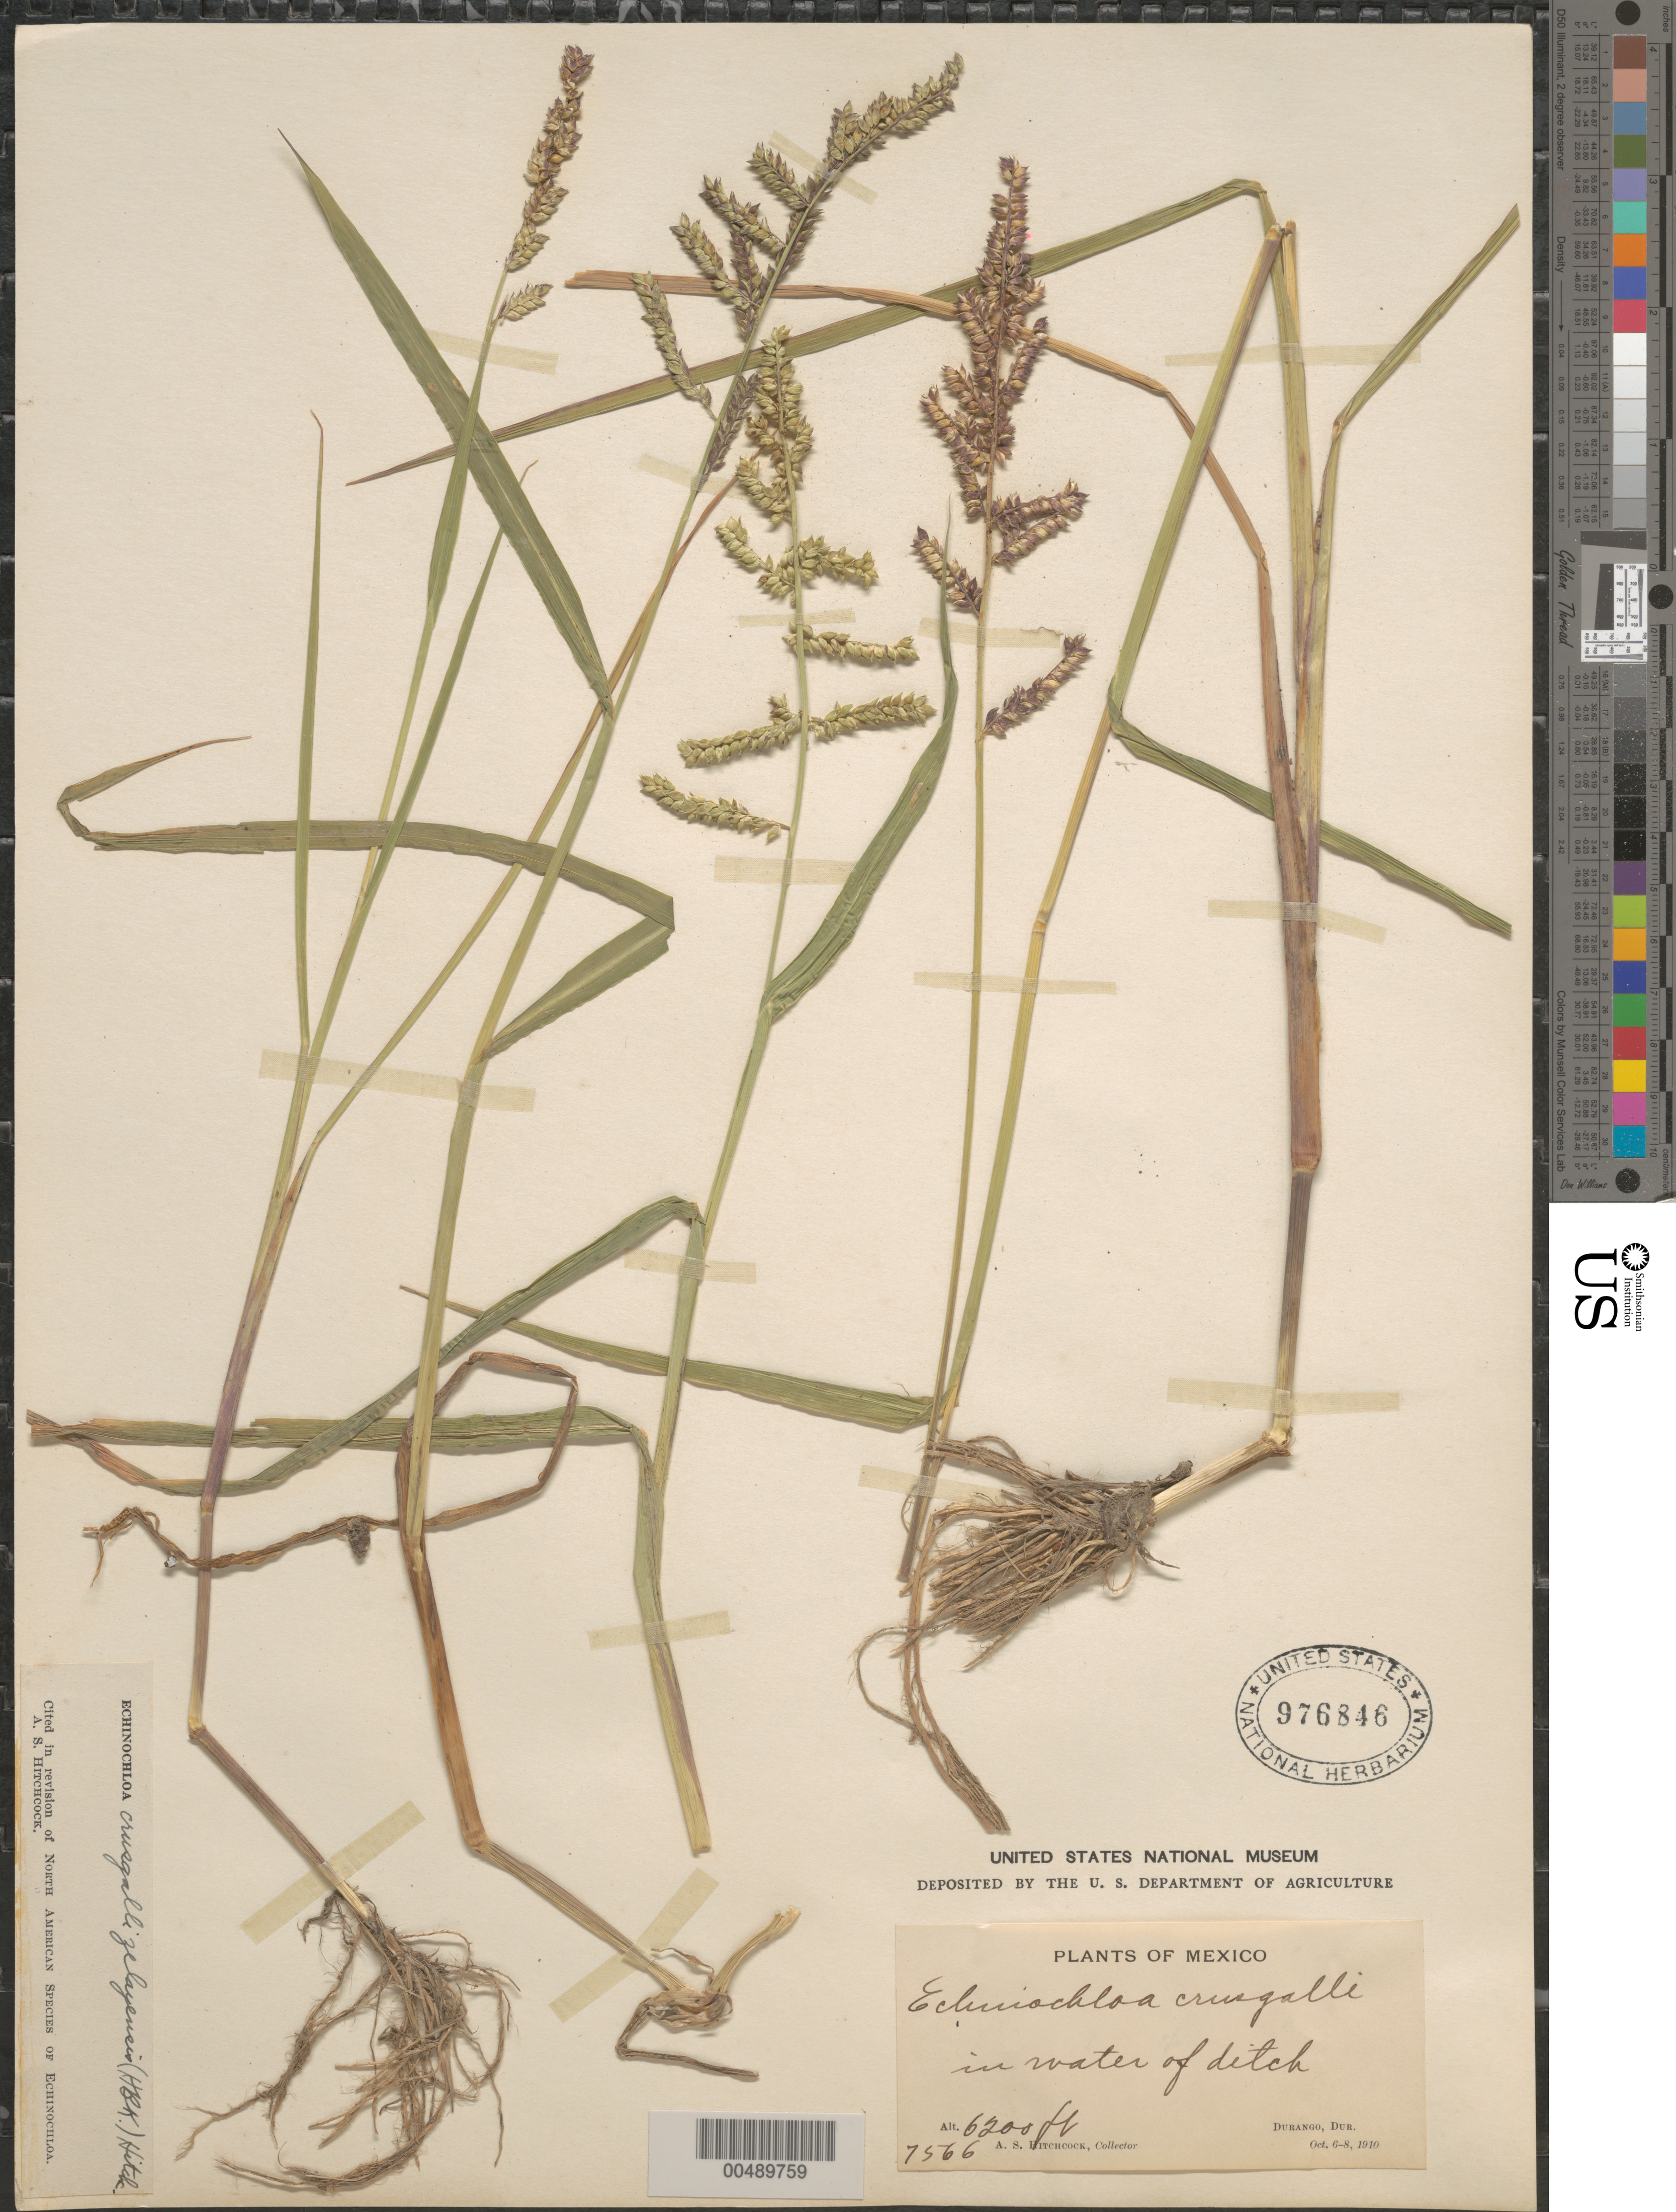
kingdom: Plantae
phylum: Tracheophyta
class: Liliopsida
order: Poales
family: Poaceae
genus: Echinochloa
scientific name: Echinochloa crus-galli var. zelayensis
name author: (Kunth) Hitchc.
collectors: A. S. Hitchcock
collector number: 7566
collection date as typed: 6 Oct 1910 to 8 Oct 1910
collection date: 1910-10-06/1910-10-08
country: Mexico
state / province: Durango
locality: Durango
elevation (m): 1890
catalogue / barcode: US 976846